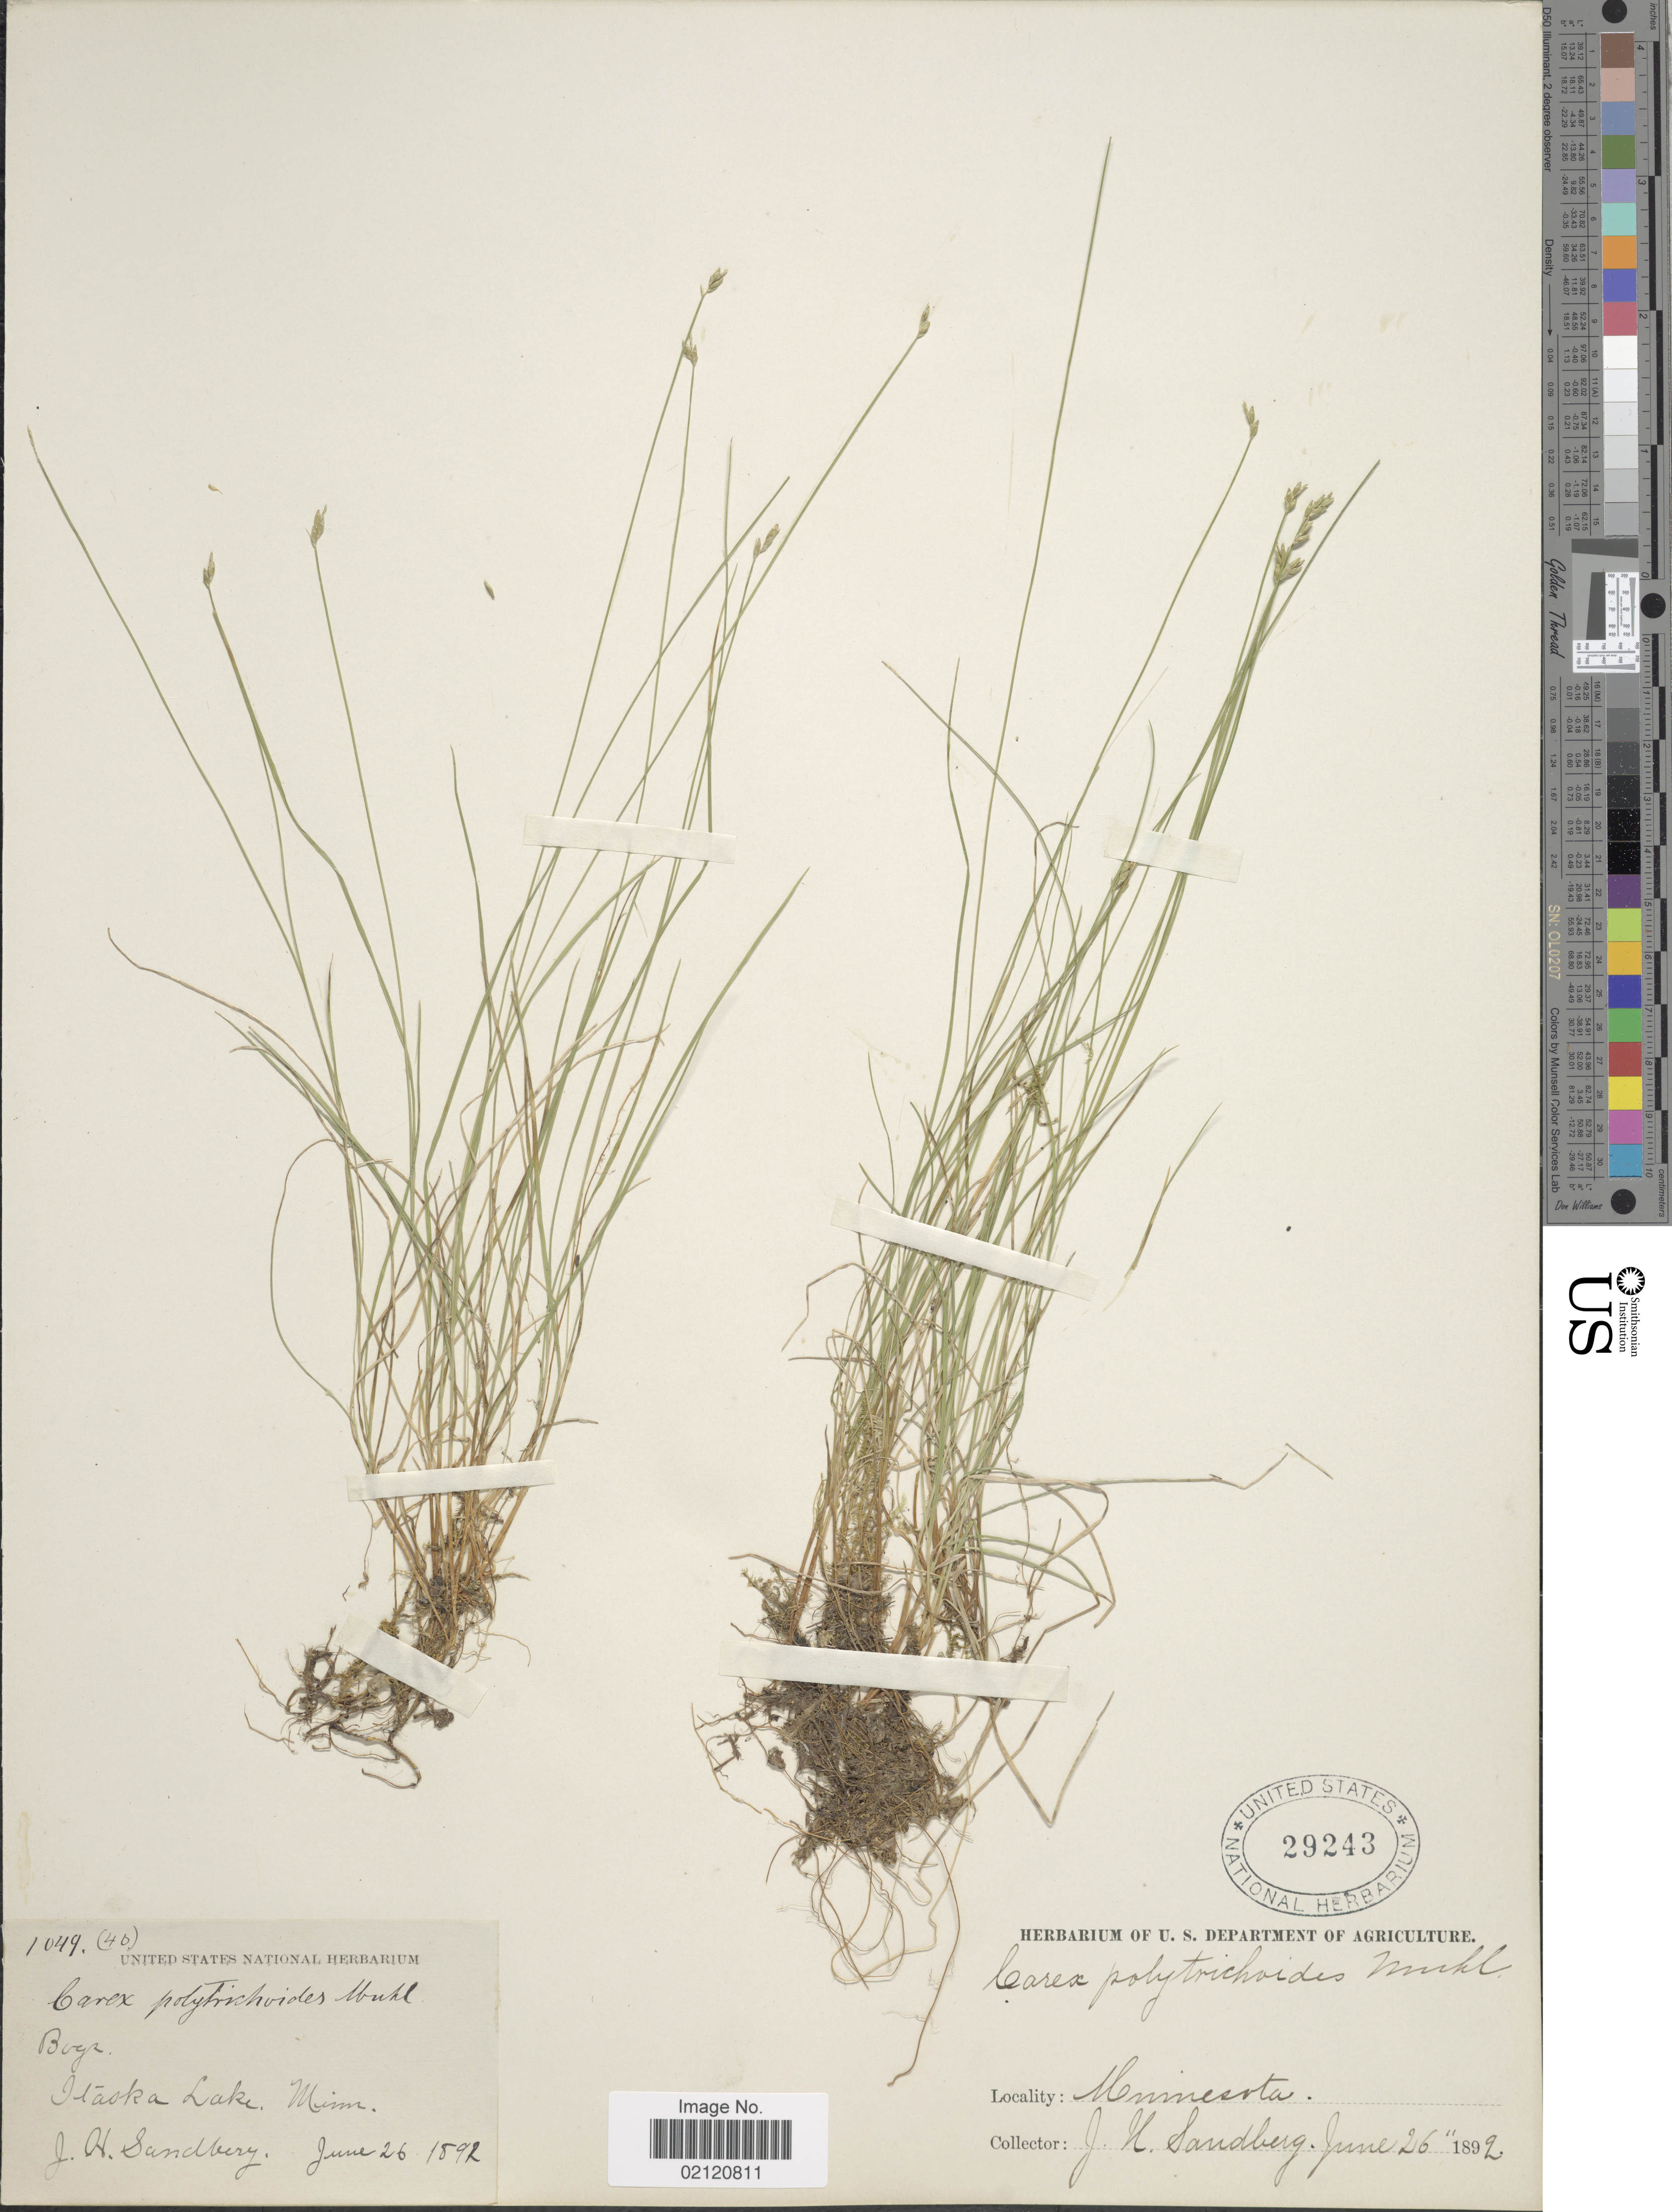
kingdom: Plantae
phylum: Tracheophyta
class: Liliopsida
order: Poales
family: Cyperaceae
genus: Carex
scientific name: Carex leptalea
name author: Wahlenb.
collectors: J. H. Sandberg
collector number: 1049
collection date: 1892-06-26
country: United States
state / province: Minnesota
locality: Itaska Lake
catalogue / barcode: US 29243